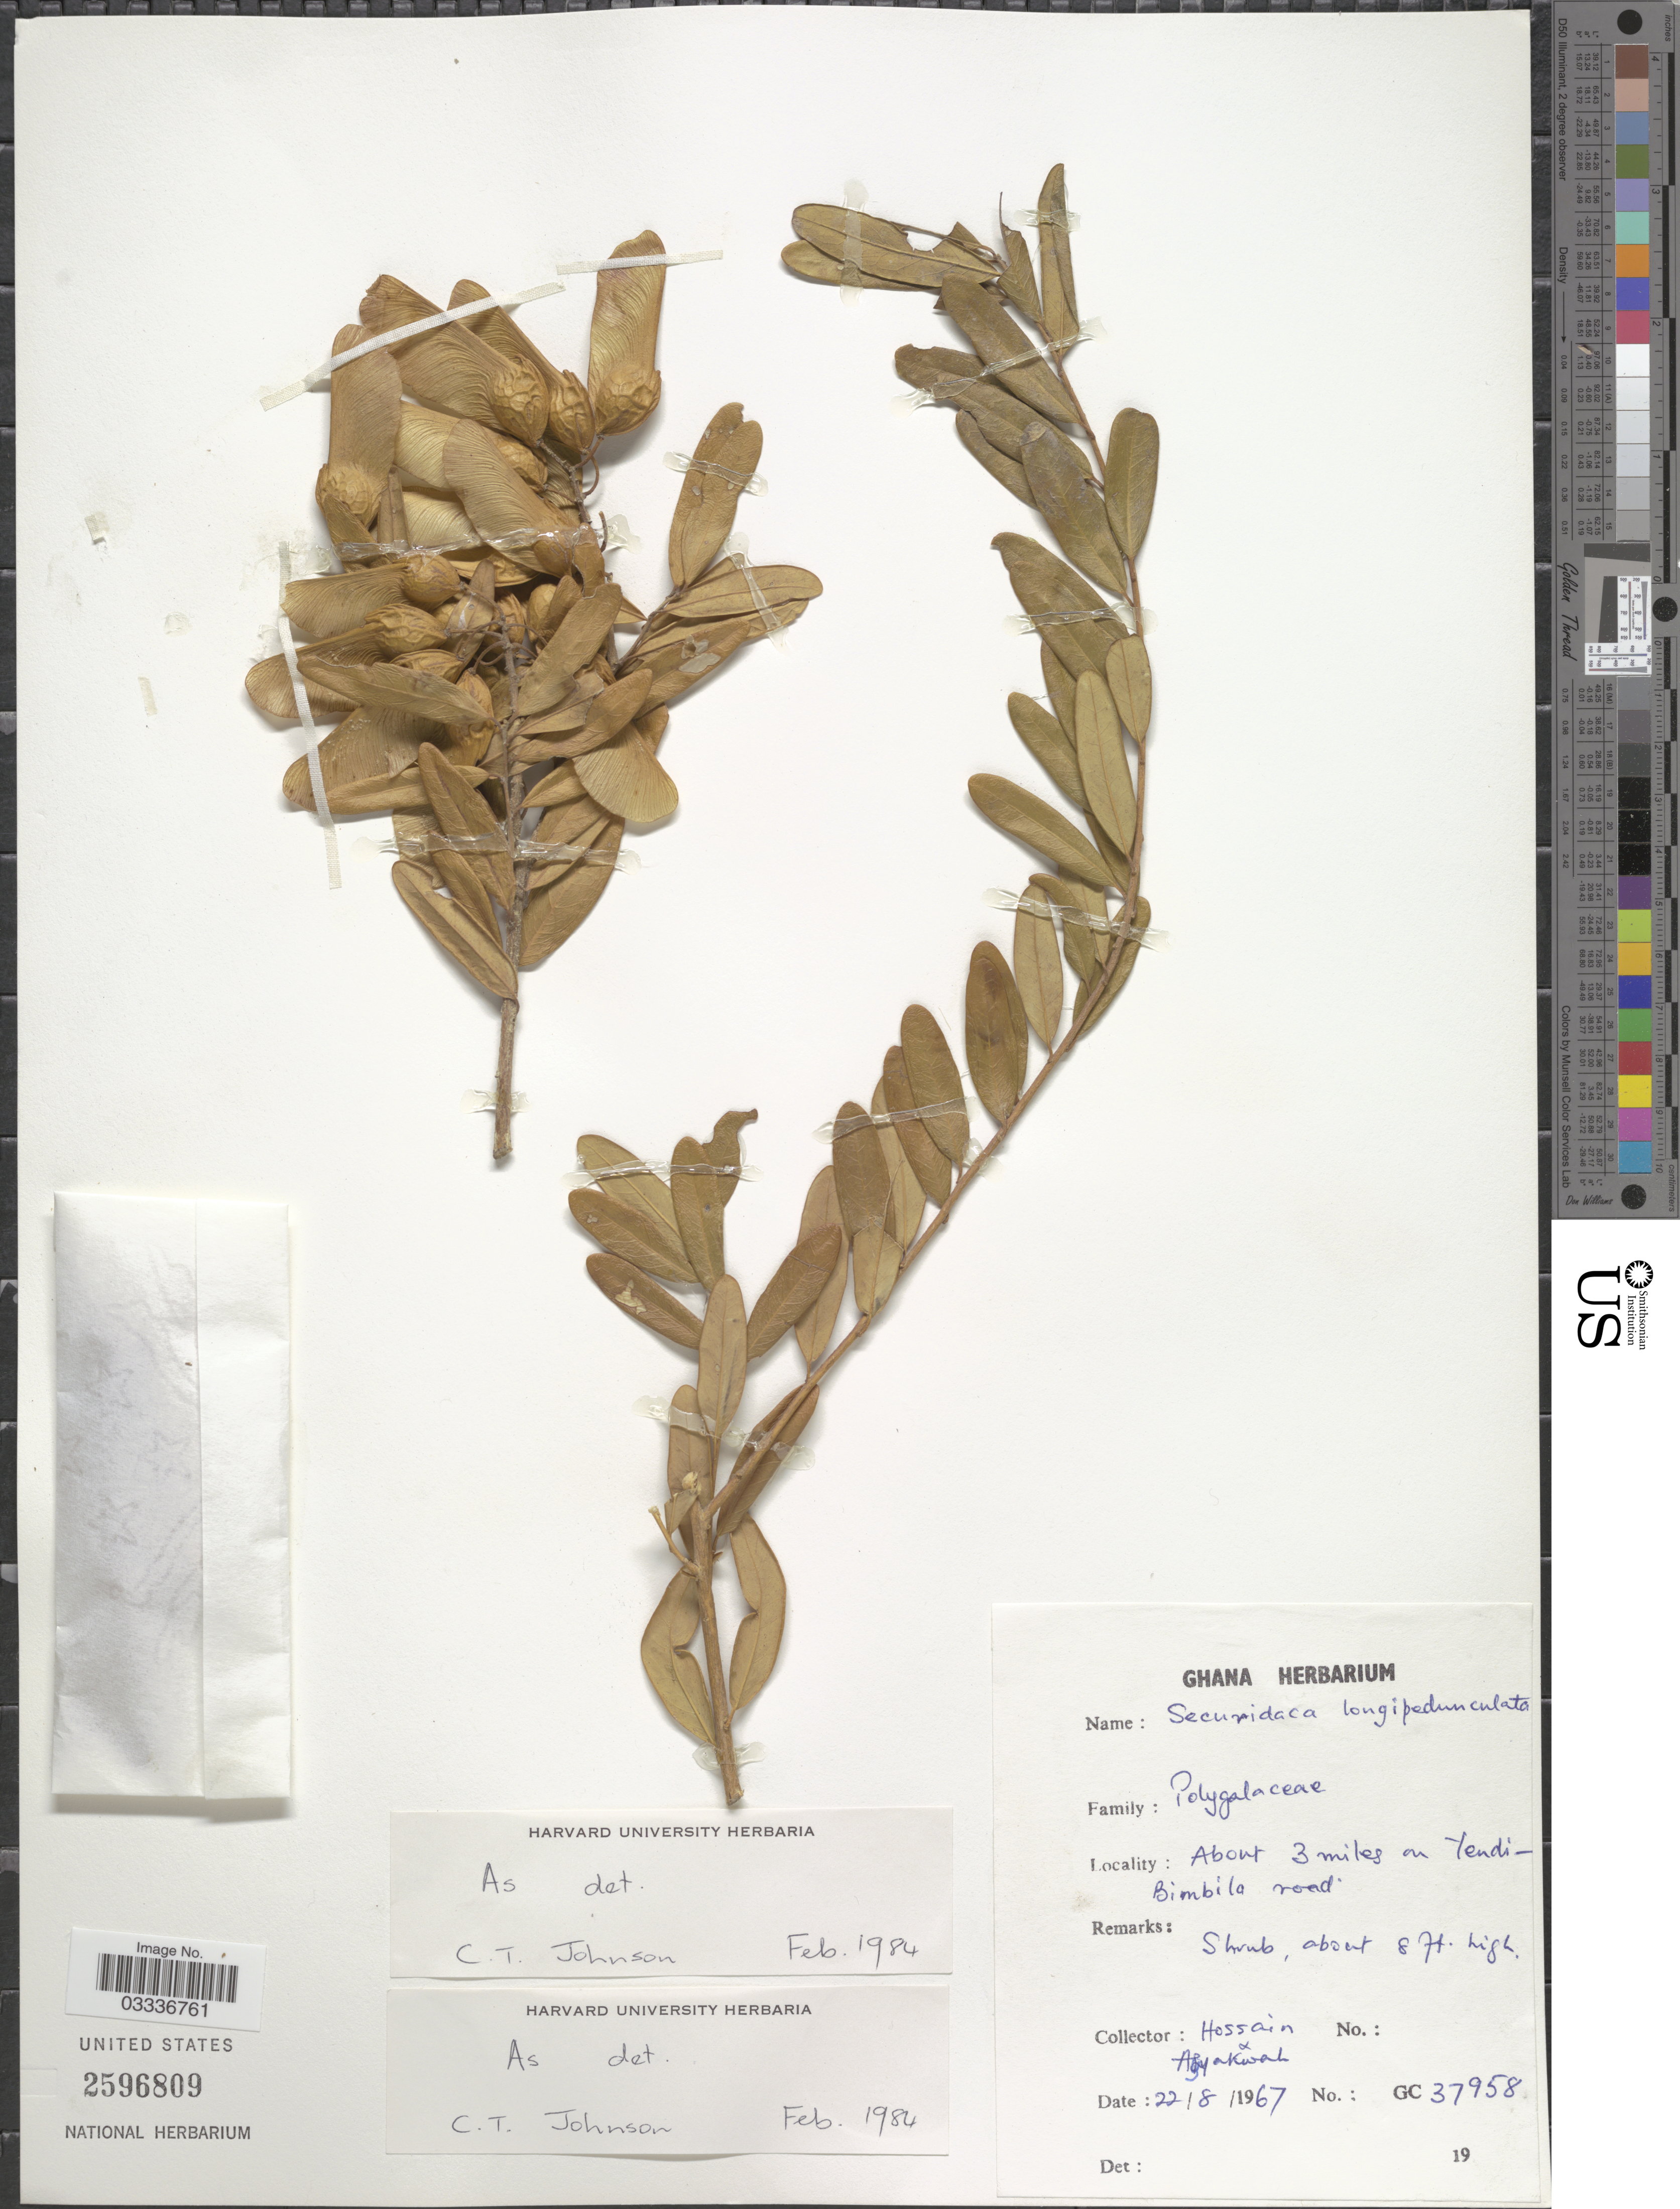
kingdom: Plantae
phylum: Tracheophyta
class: Magnoliopsida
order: Fabales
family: Polygalaceae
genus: Securidaca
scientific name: Securidaca longepedunculata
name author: Fresen.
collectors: Hossain & Agyakwah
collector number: GC 37958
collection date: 1967-08-22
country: Ghana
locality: About 3 miles on Yendi-Bimbila road.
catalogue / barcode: US 2596809